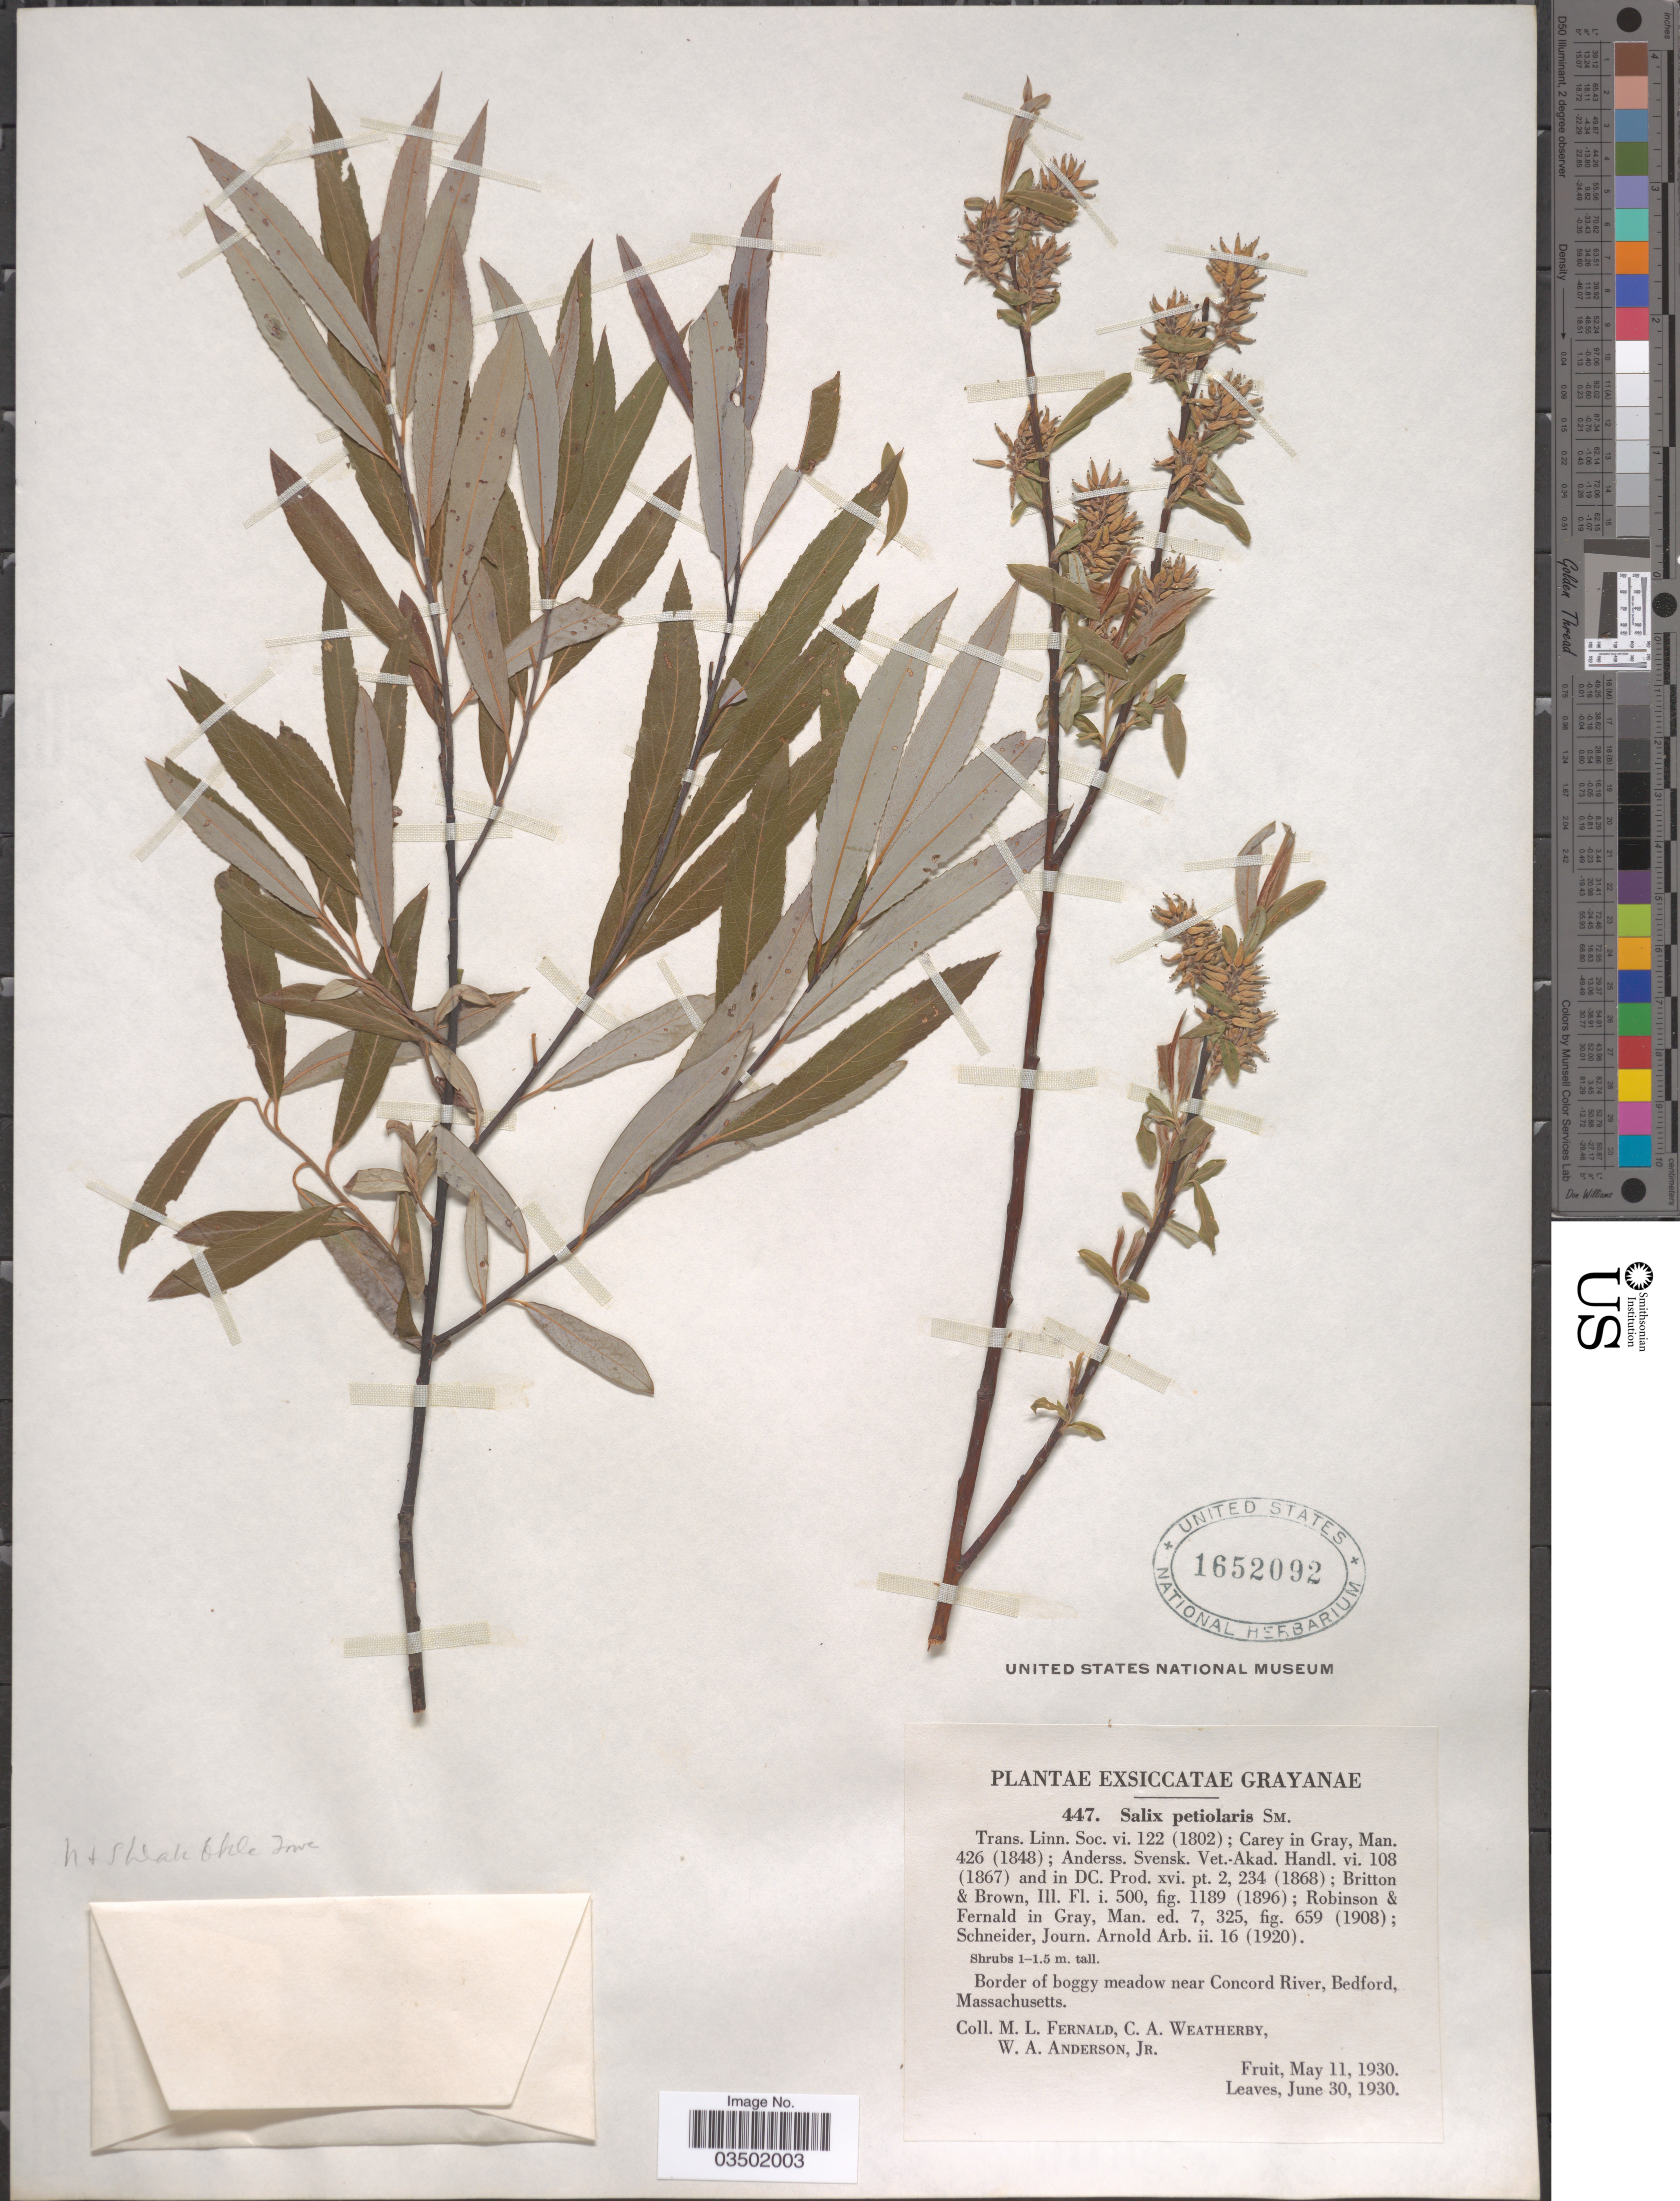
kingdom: Plantae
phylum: Tracheophyta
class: Magnoliopsida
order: Malpighiales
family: Salicaceae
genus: Salix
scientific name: Salix petiolaris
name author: Sm.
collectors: M. L. Fernald, C. A. Weatherby & W. A. Anderson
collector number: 447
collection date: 1930-05-11/1930-06-30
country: United States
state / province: Massachusetts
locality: Border of boggy meadow near Concord River, Bedford.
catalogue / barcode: US 1652092